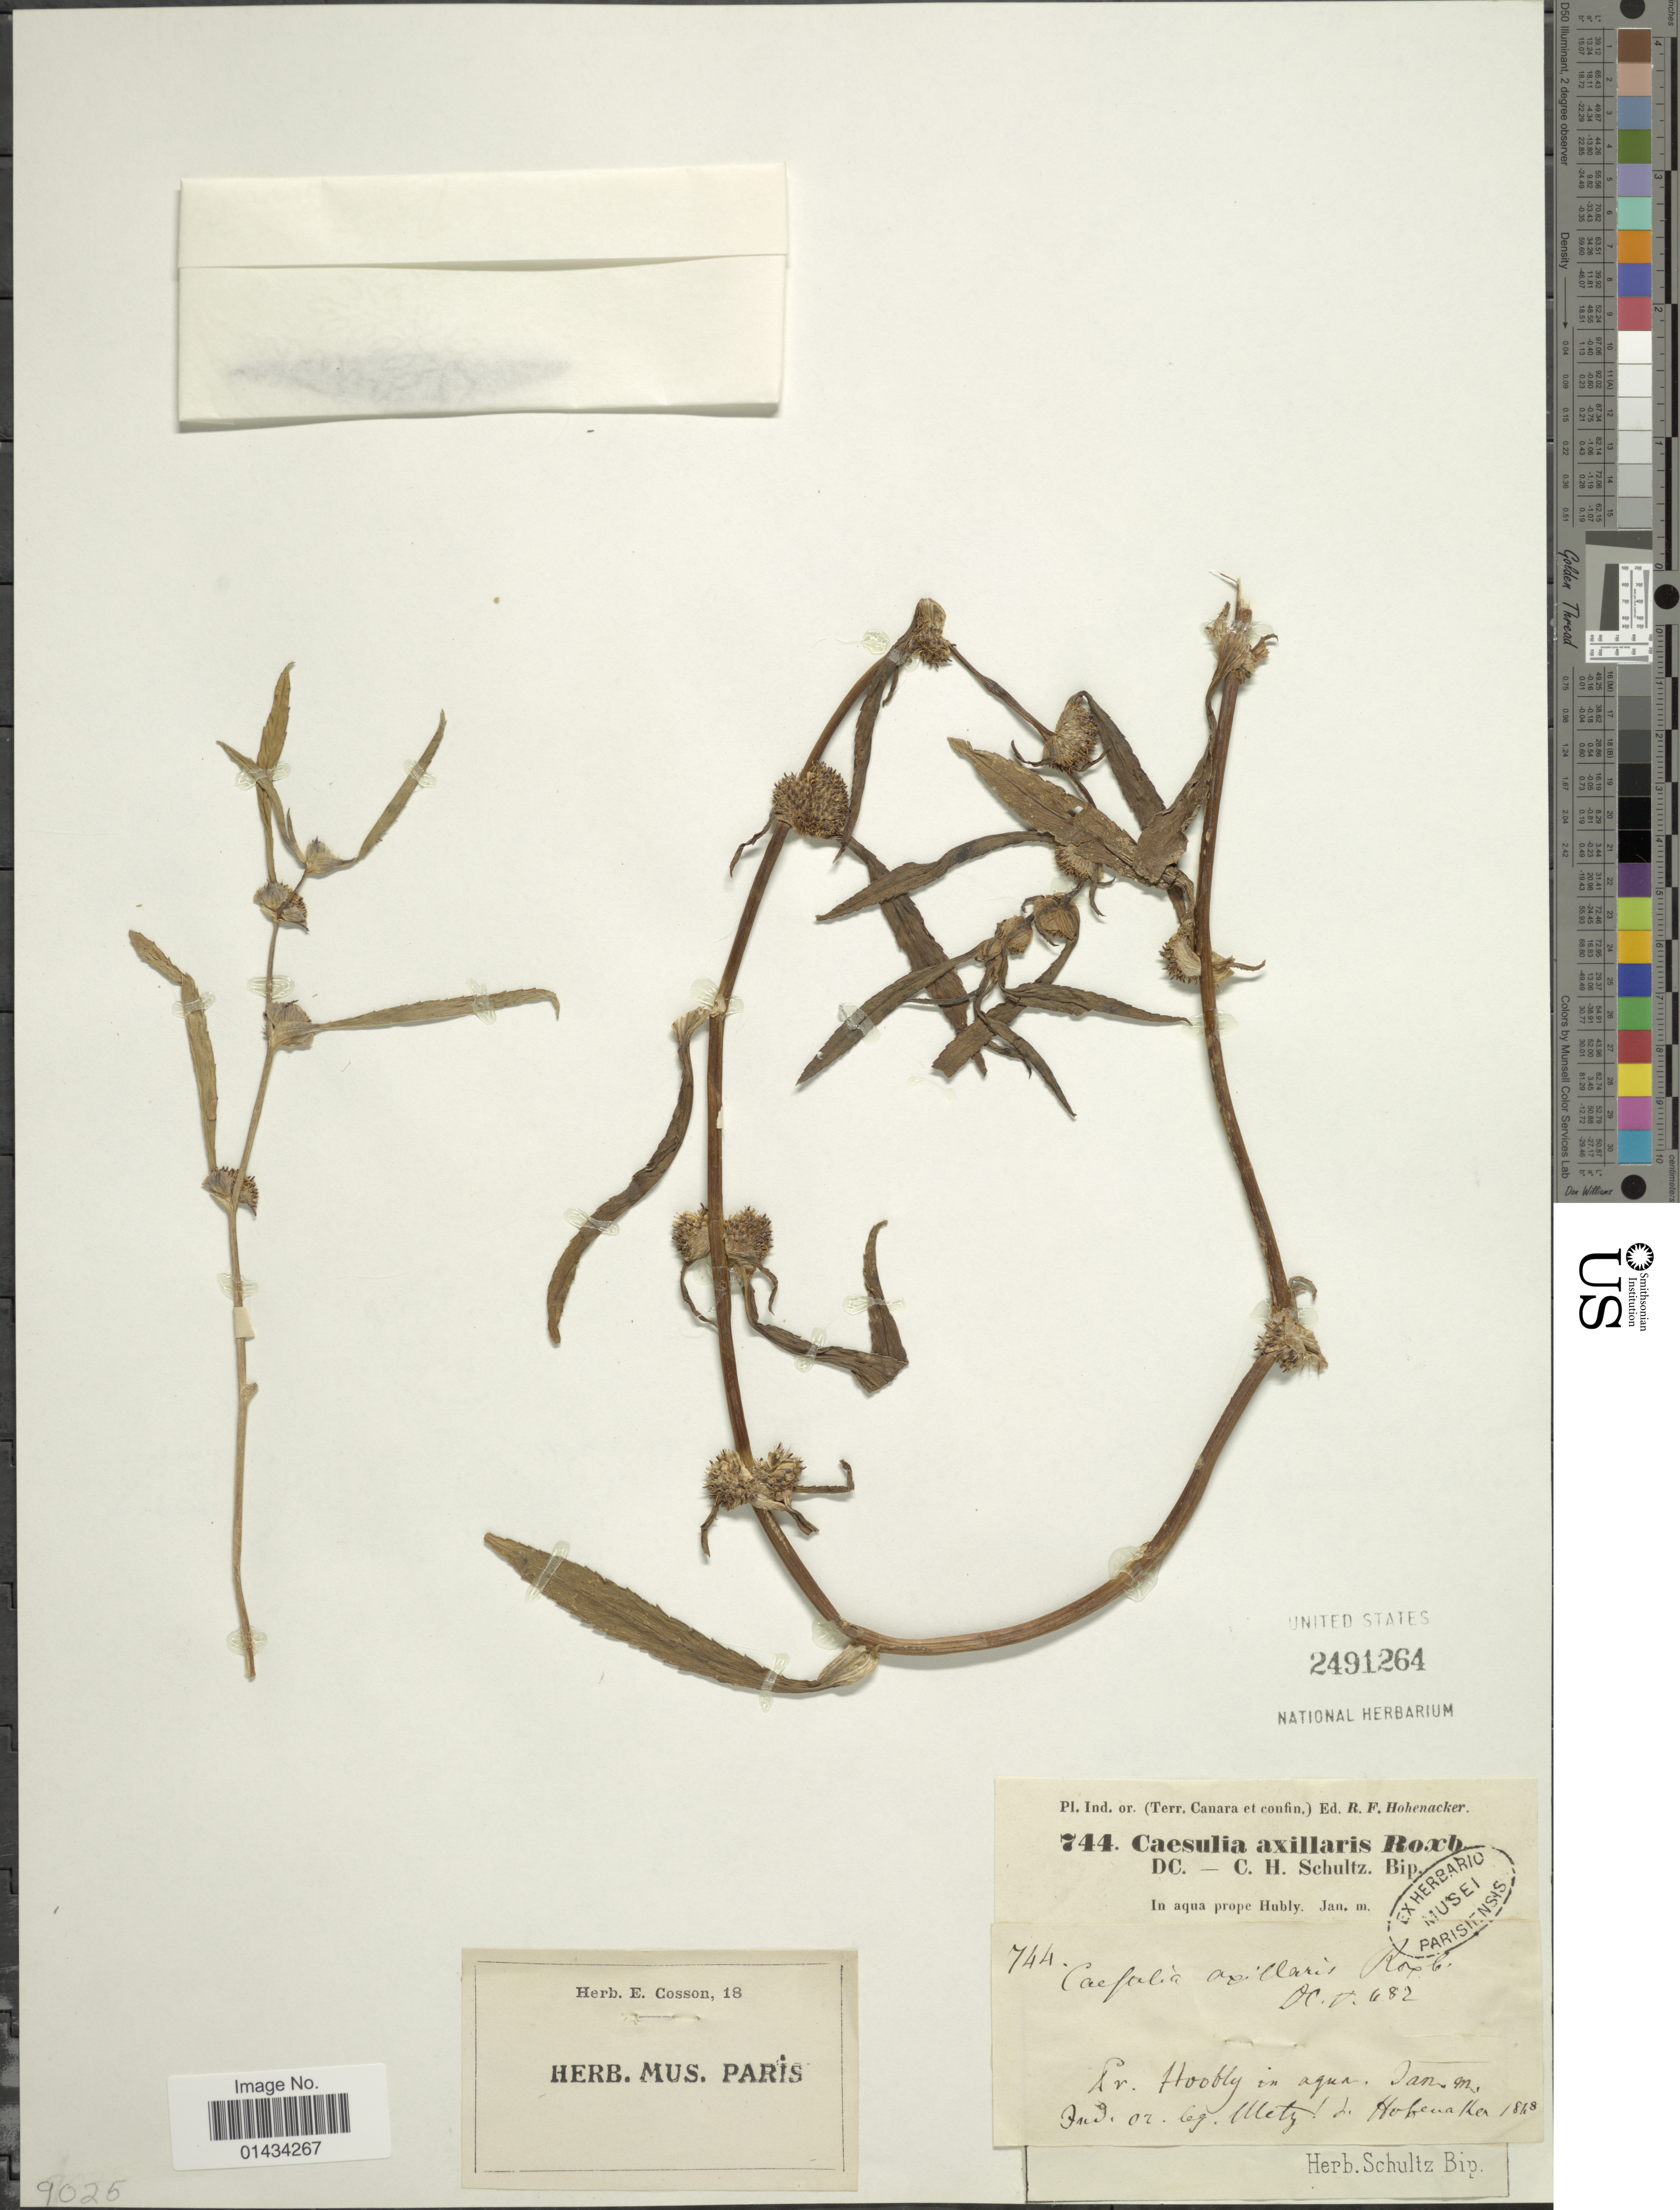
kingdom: Plantae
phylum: Tracheophyta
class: Magnoliopsida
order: Asterales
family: Asteraceae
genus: Caesulia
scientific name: Caesulia axillaris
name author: Roxb.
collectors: R. F. Hohenacker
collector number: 744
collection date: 1848-01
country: India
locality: Indi. or (terr. Canara et confin) in aqua prope Hubly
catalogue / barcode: US 2491264